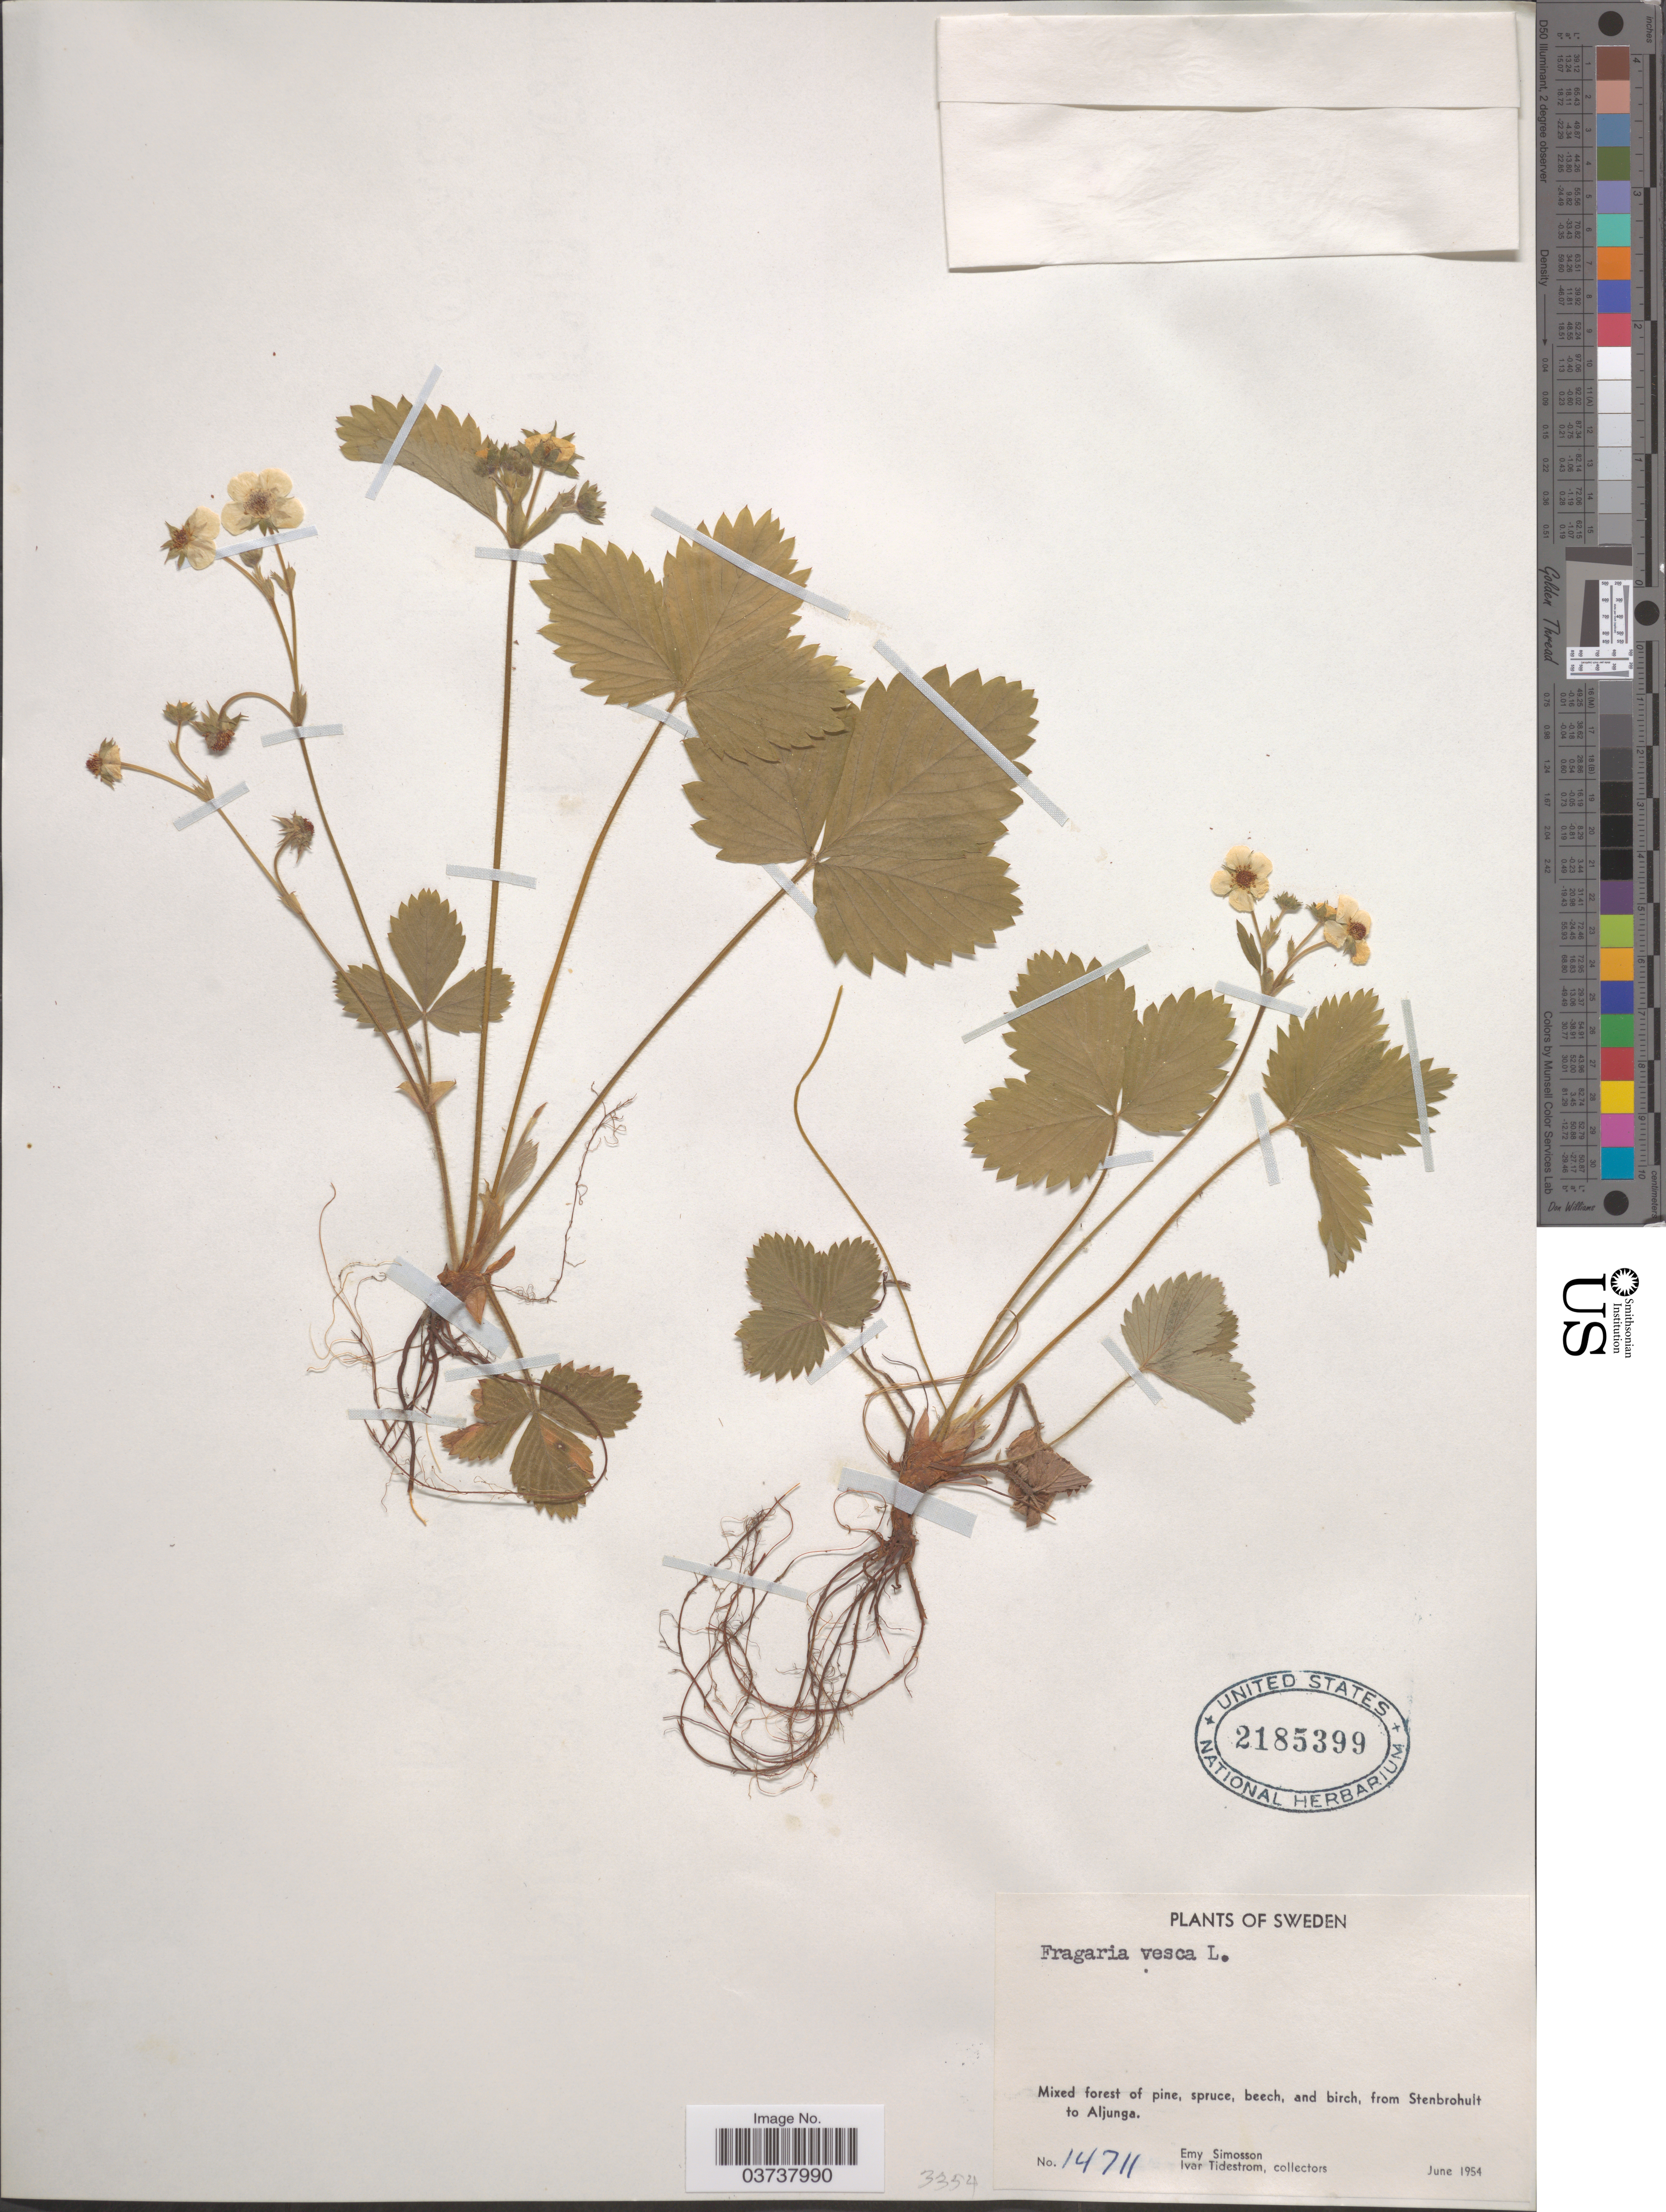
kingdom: Plantae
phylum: Tracheophyta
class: Magnoliopsida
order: Rosales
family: Rosaceae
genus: Fragaria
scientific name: Fragaria vesca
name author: L.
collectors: E. Simosson & I. F. Tidestrom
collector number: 14711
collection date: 1954-06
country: Sweden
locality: From Stenbrohult to Aljunga.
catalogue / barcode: US 2185399